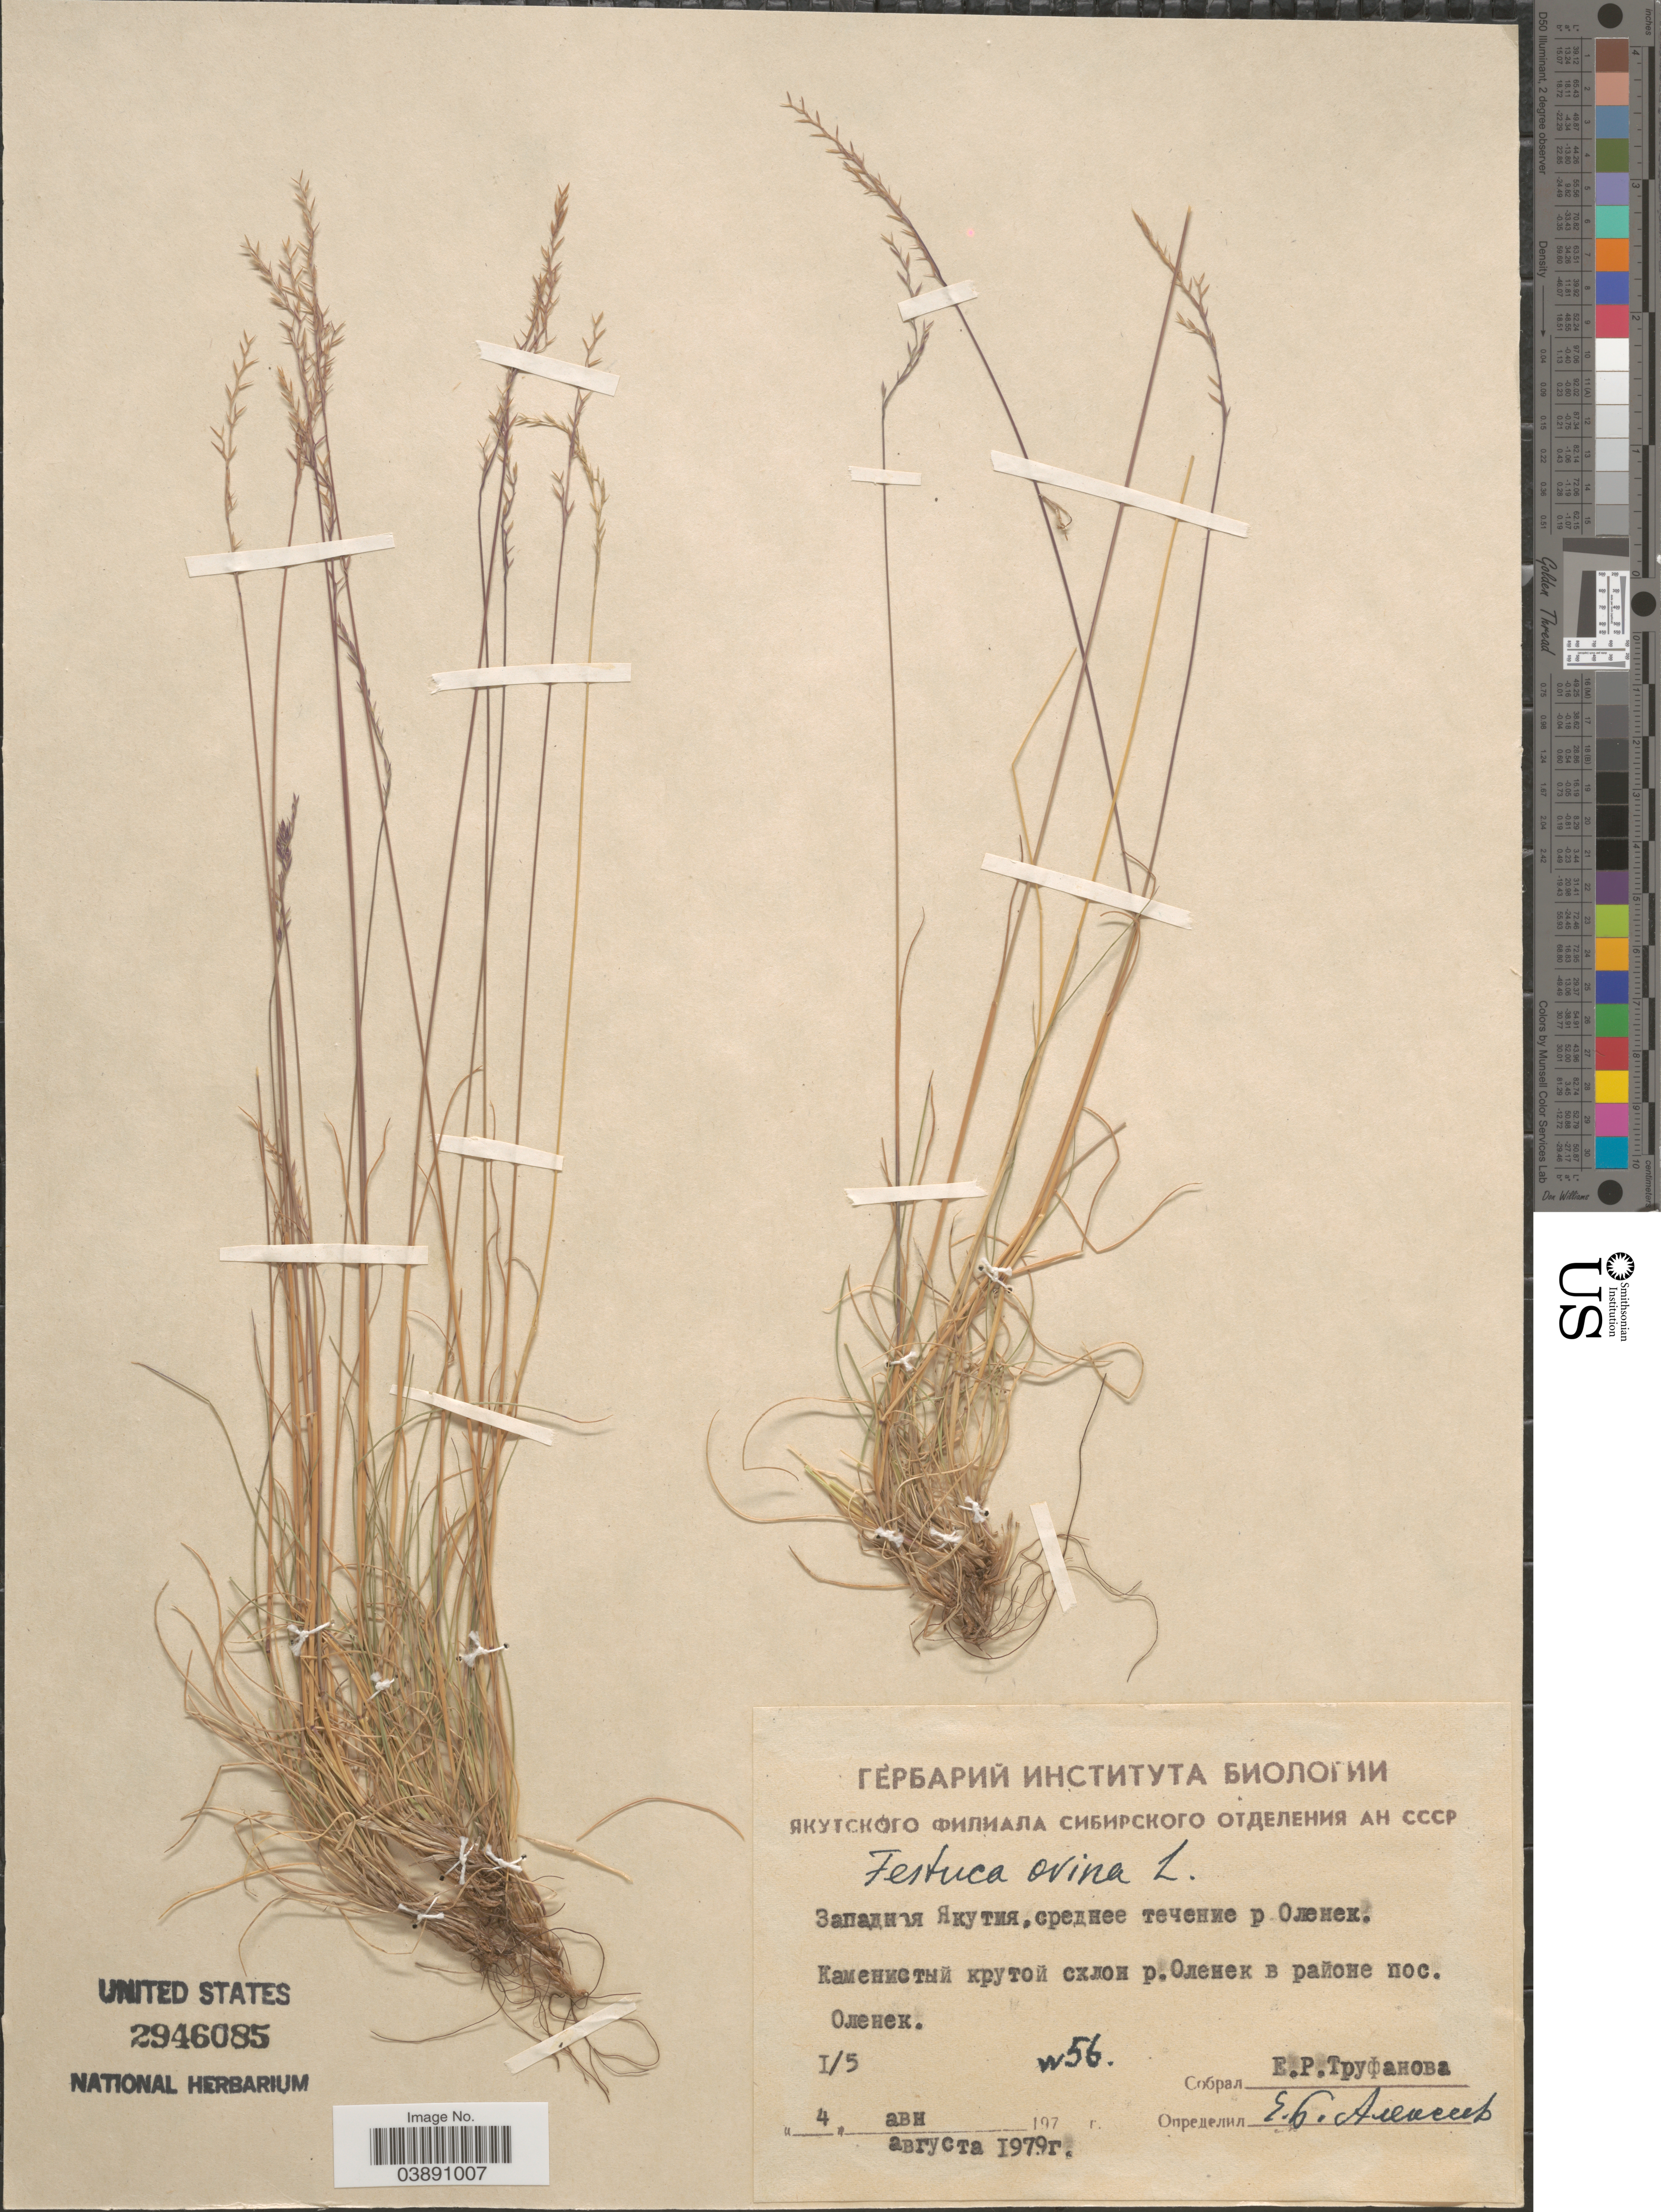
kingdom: Plantae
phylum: Tracheophyta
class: Liliopsida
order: Poales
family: Poaceae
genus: Festuca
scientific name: Festuca ovina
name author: L.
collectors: E. Trufanova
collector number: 56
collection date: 1979-08-04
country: Russian Federation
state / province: Sakha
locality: River Olenek near village Olenek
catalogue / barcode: US 2946085